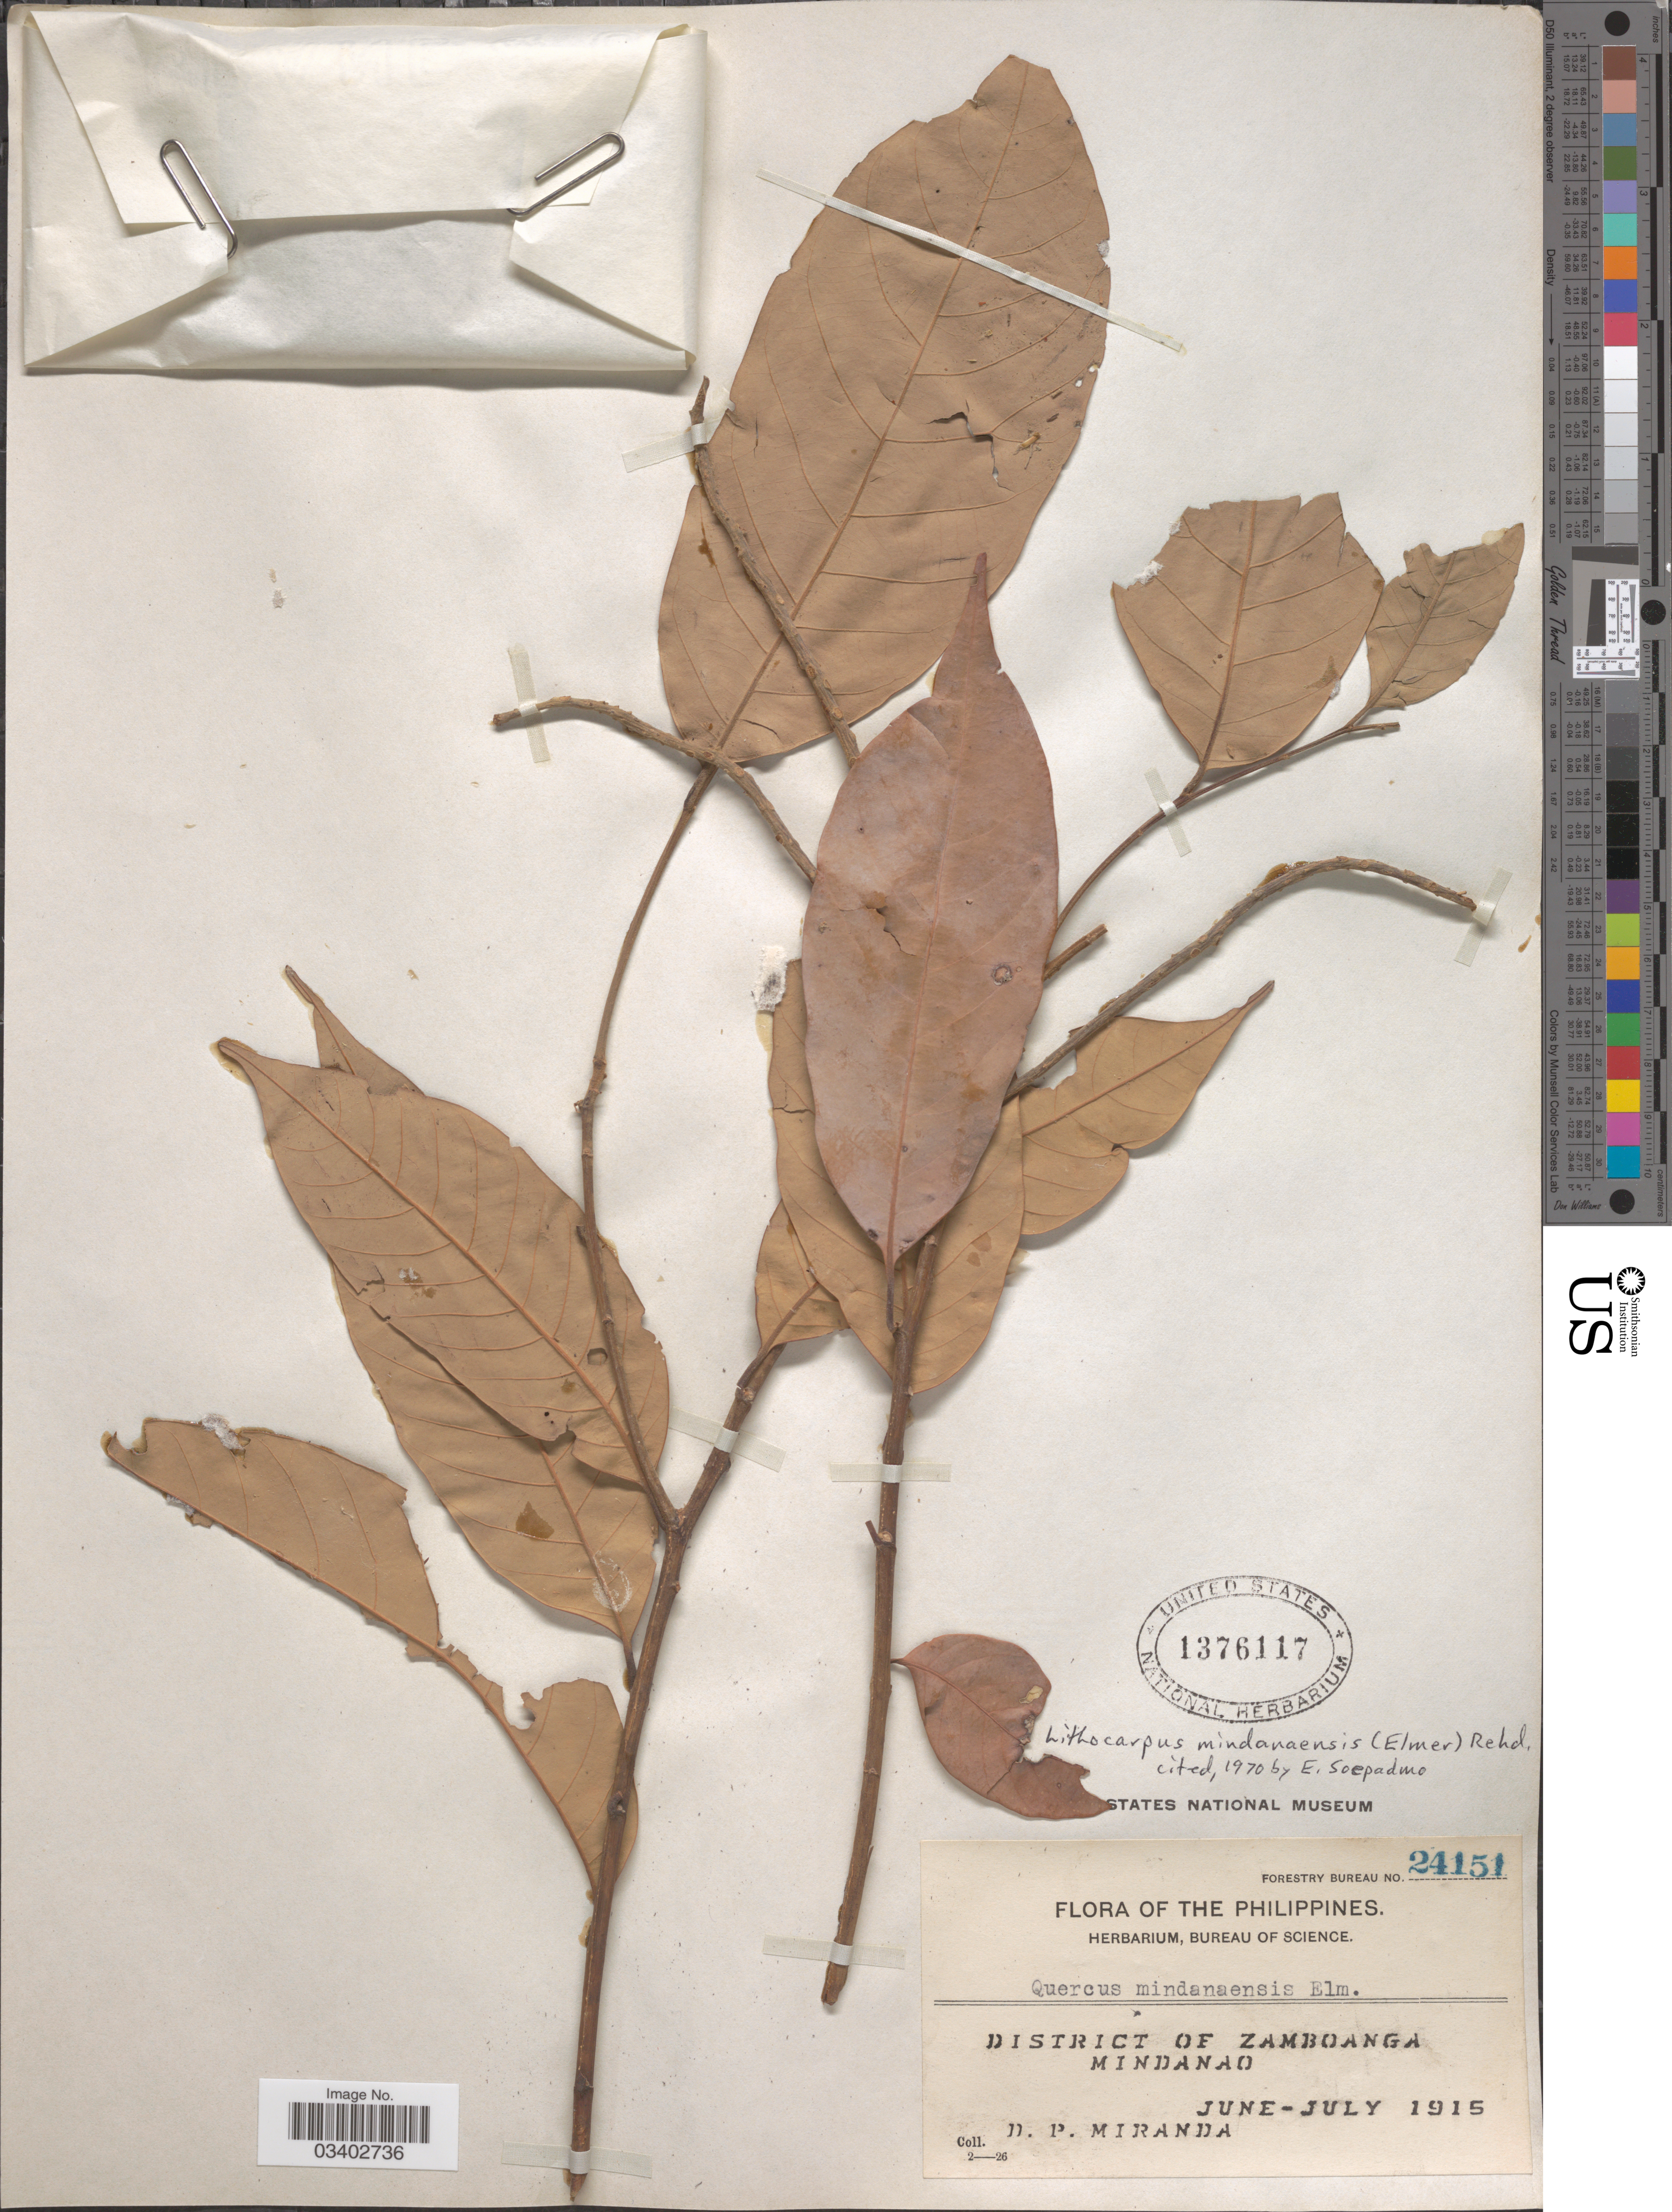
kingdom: Plantae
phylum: Tracheophyta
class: Magnoliopsida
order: Fagales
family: Fagaceae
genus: Lithocarpus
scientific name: Lithocarpus mindanaensis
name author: (Elmer) Rehder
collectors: D. P. Miranda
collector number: Forestry Bureau 24151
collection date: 1915-06/1915-07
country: Philippines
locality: District of Zamboanga. Mindanao.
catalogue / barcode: US 1376117